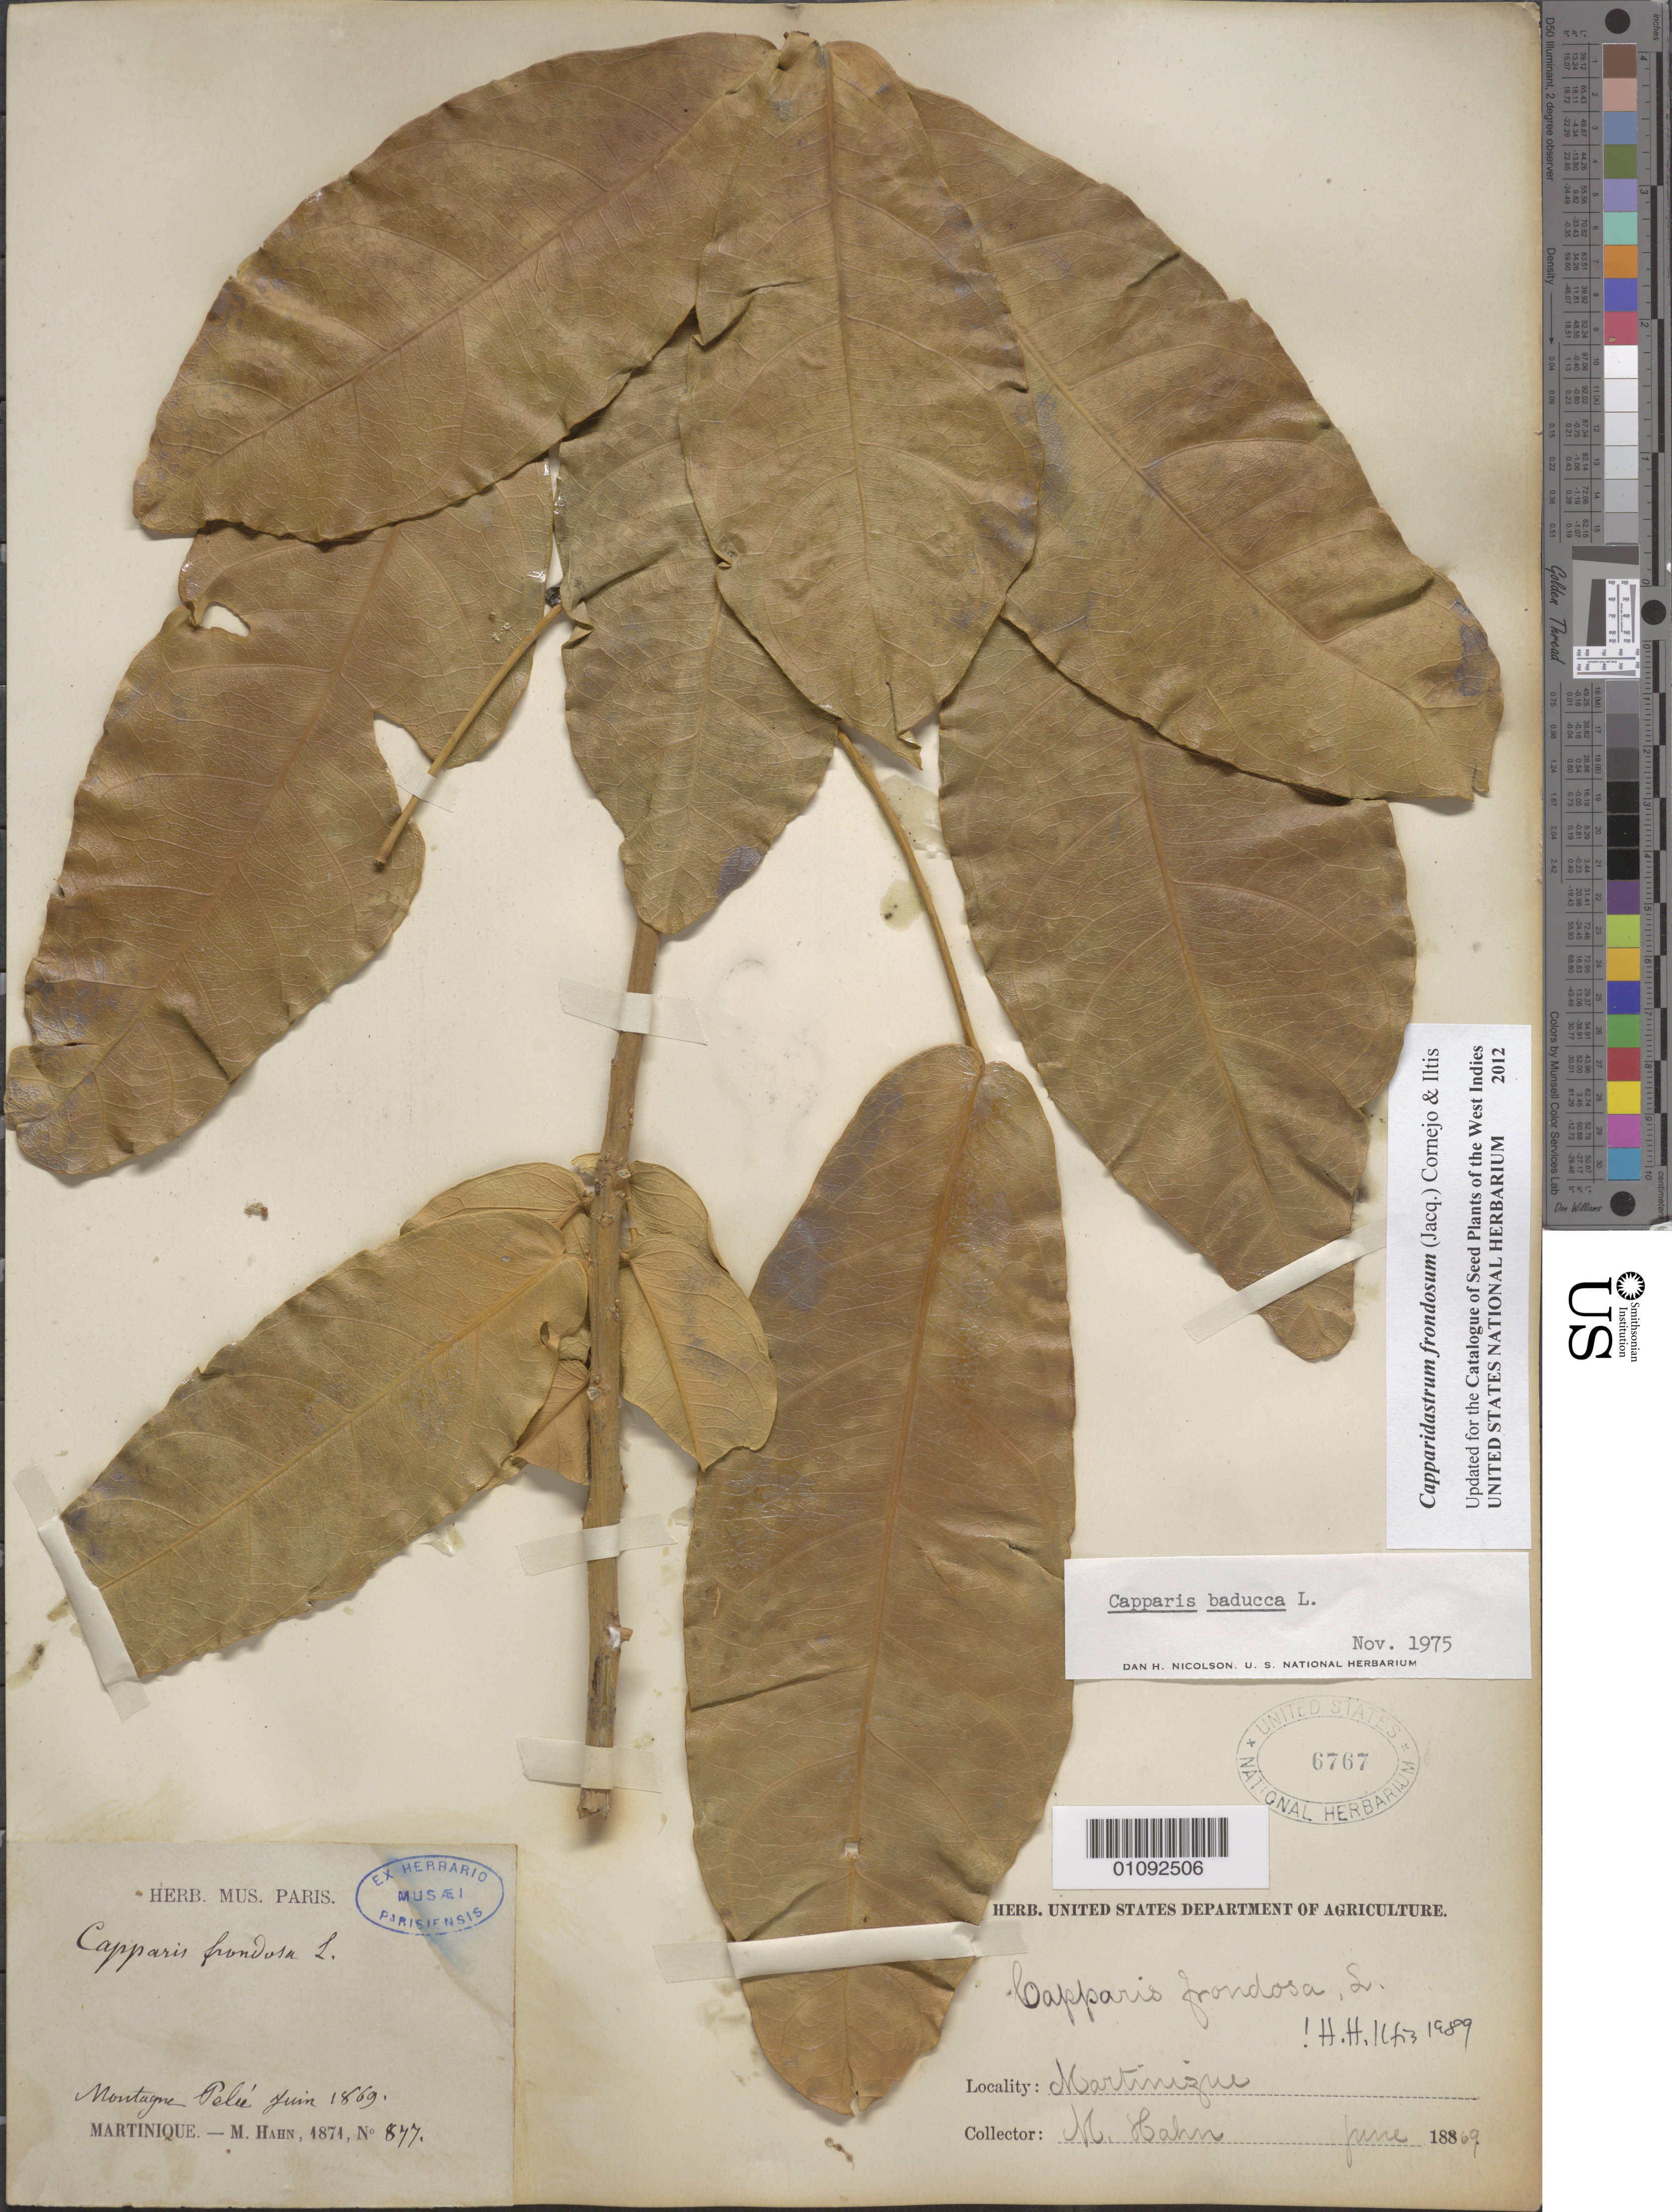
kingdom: Plantae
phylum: Tracheophyta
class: Magnoliopsida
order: Brassicales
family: Capparaceae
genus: Capparidastrum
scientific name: Capparidastrum frondosum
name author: (Jacq.) Cornejo & Iltis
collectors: M. Hahn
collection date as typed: Jun 1869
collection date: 1869-06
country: Martinique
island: Martinique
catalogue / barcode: US 6767